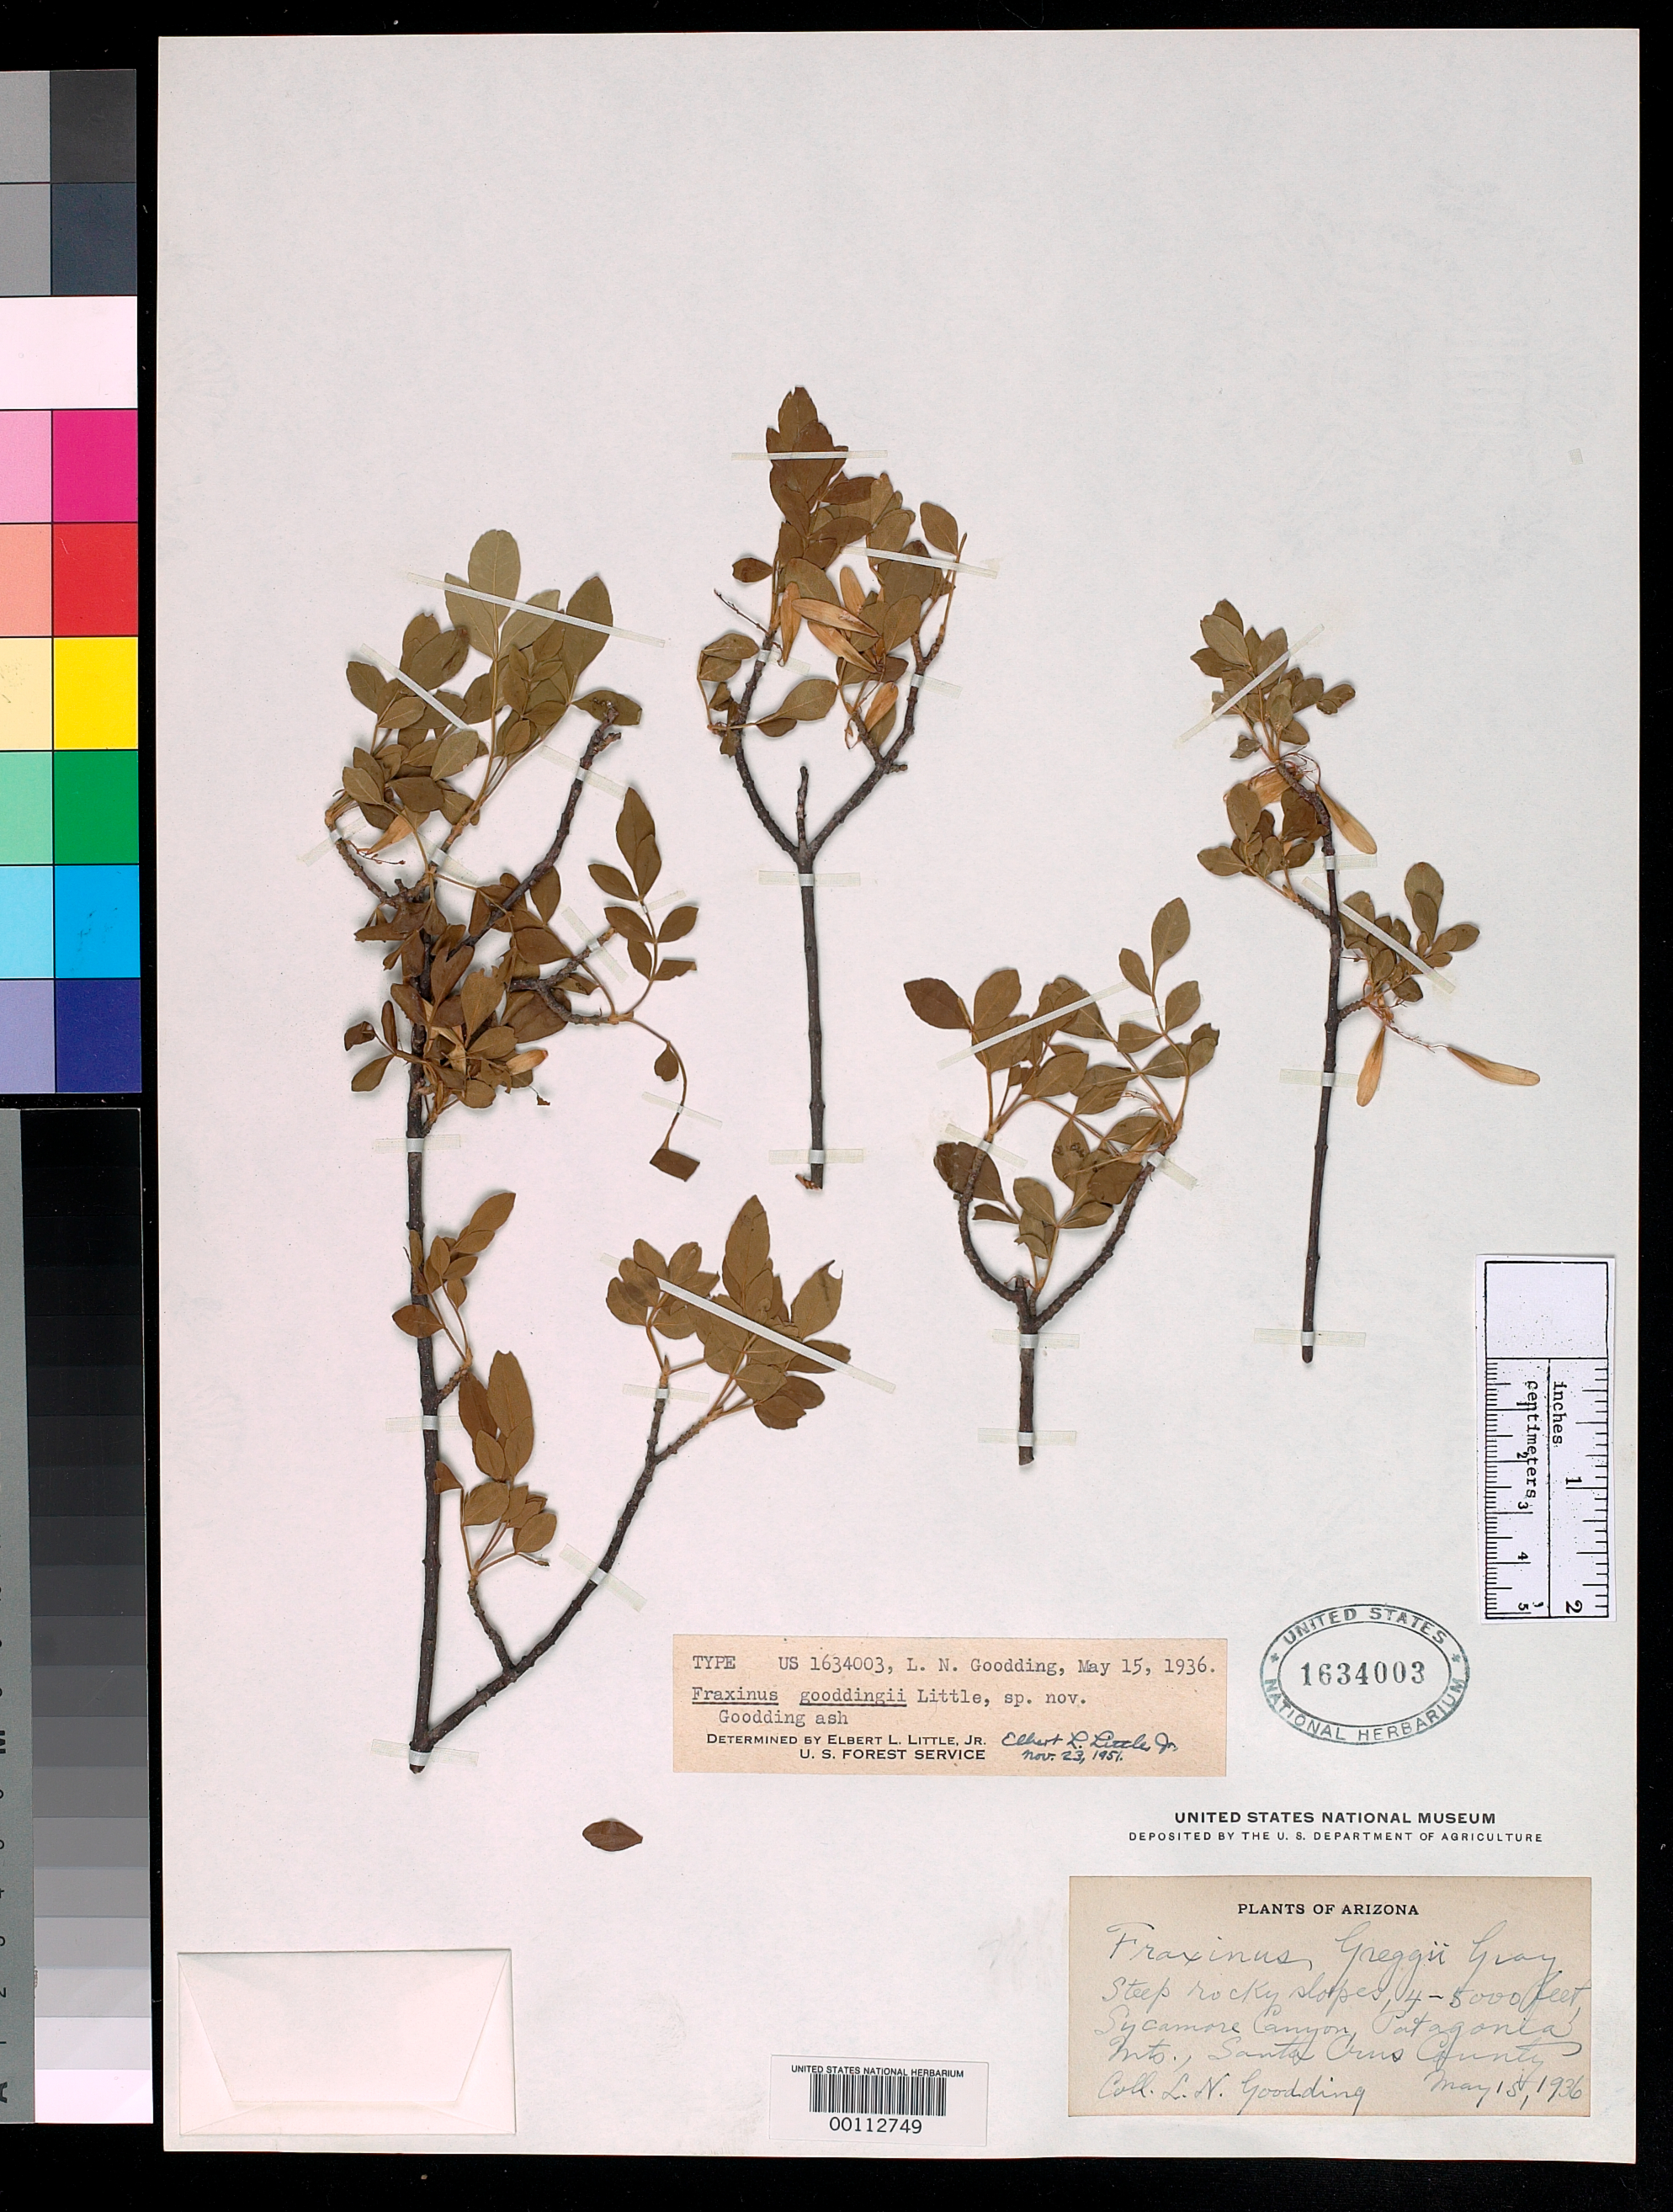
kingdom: Plantae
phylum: Tracheophyta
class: Magnoliopsida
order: Lamiales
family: Oleaceae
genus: Fraxinus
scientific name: Fraxinus gooddingii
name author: Little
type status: Holotype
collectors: L. N. Goodding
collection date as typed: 15 May 1936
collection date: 1936-05-15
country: United States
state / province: Arizona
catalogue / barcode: US 1634003